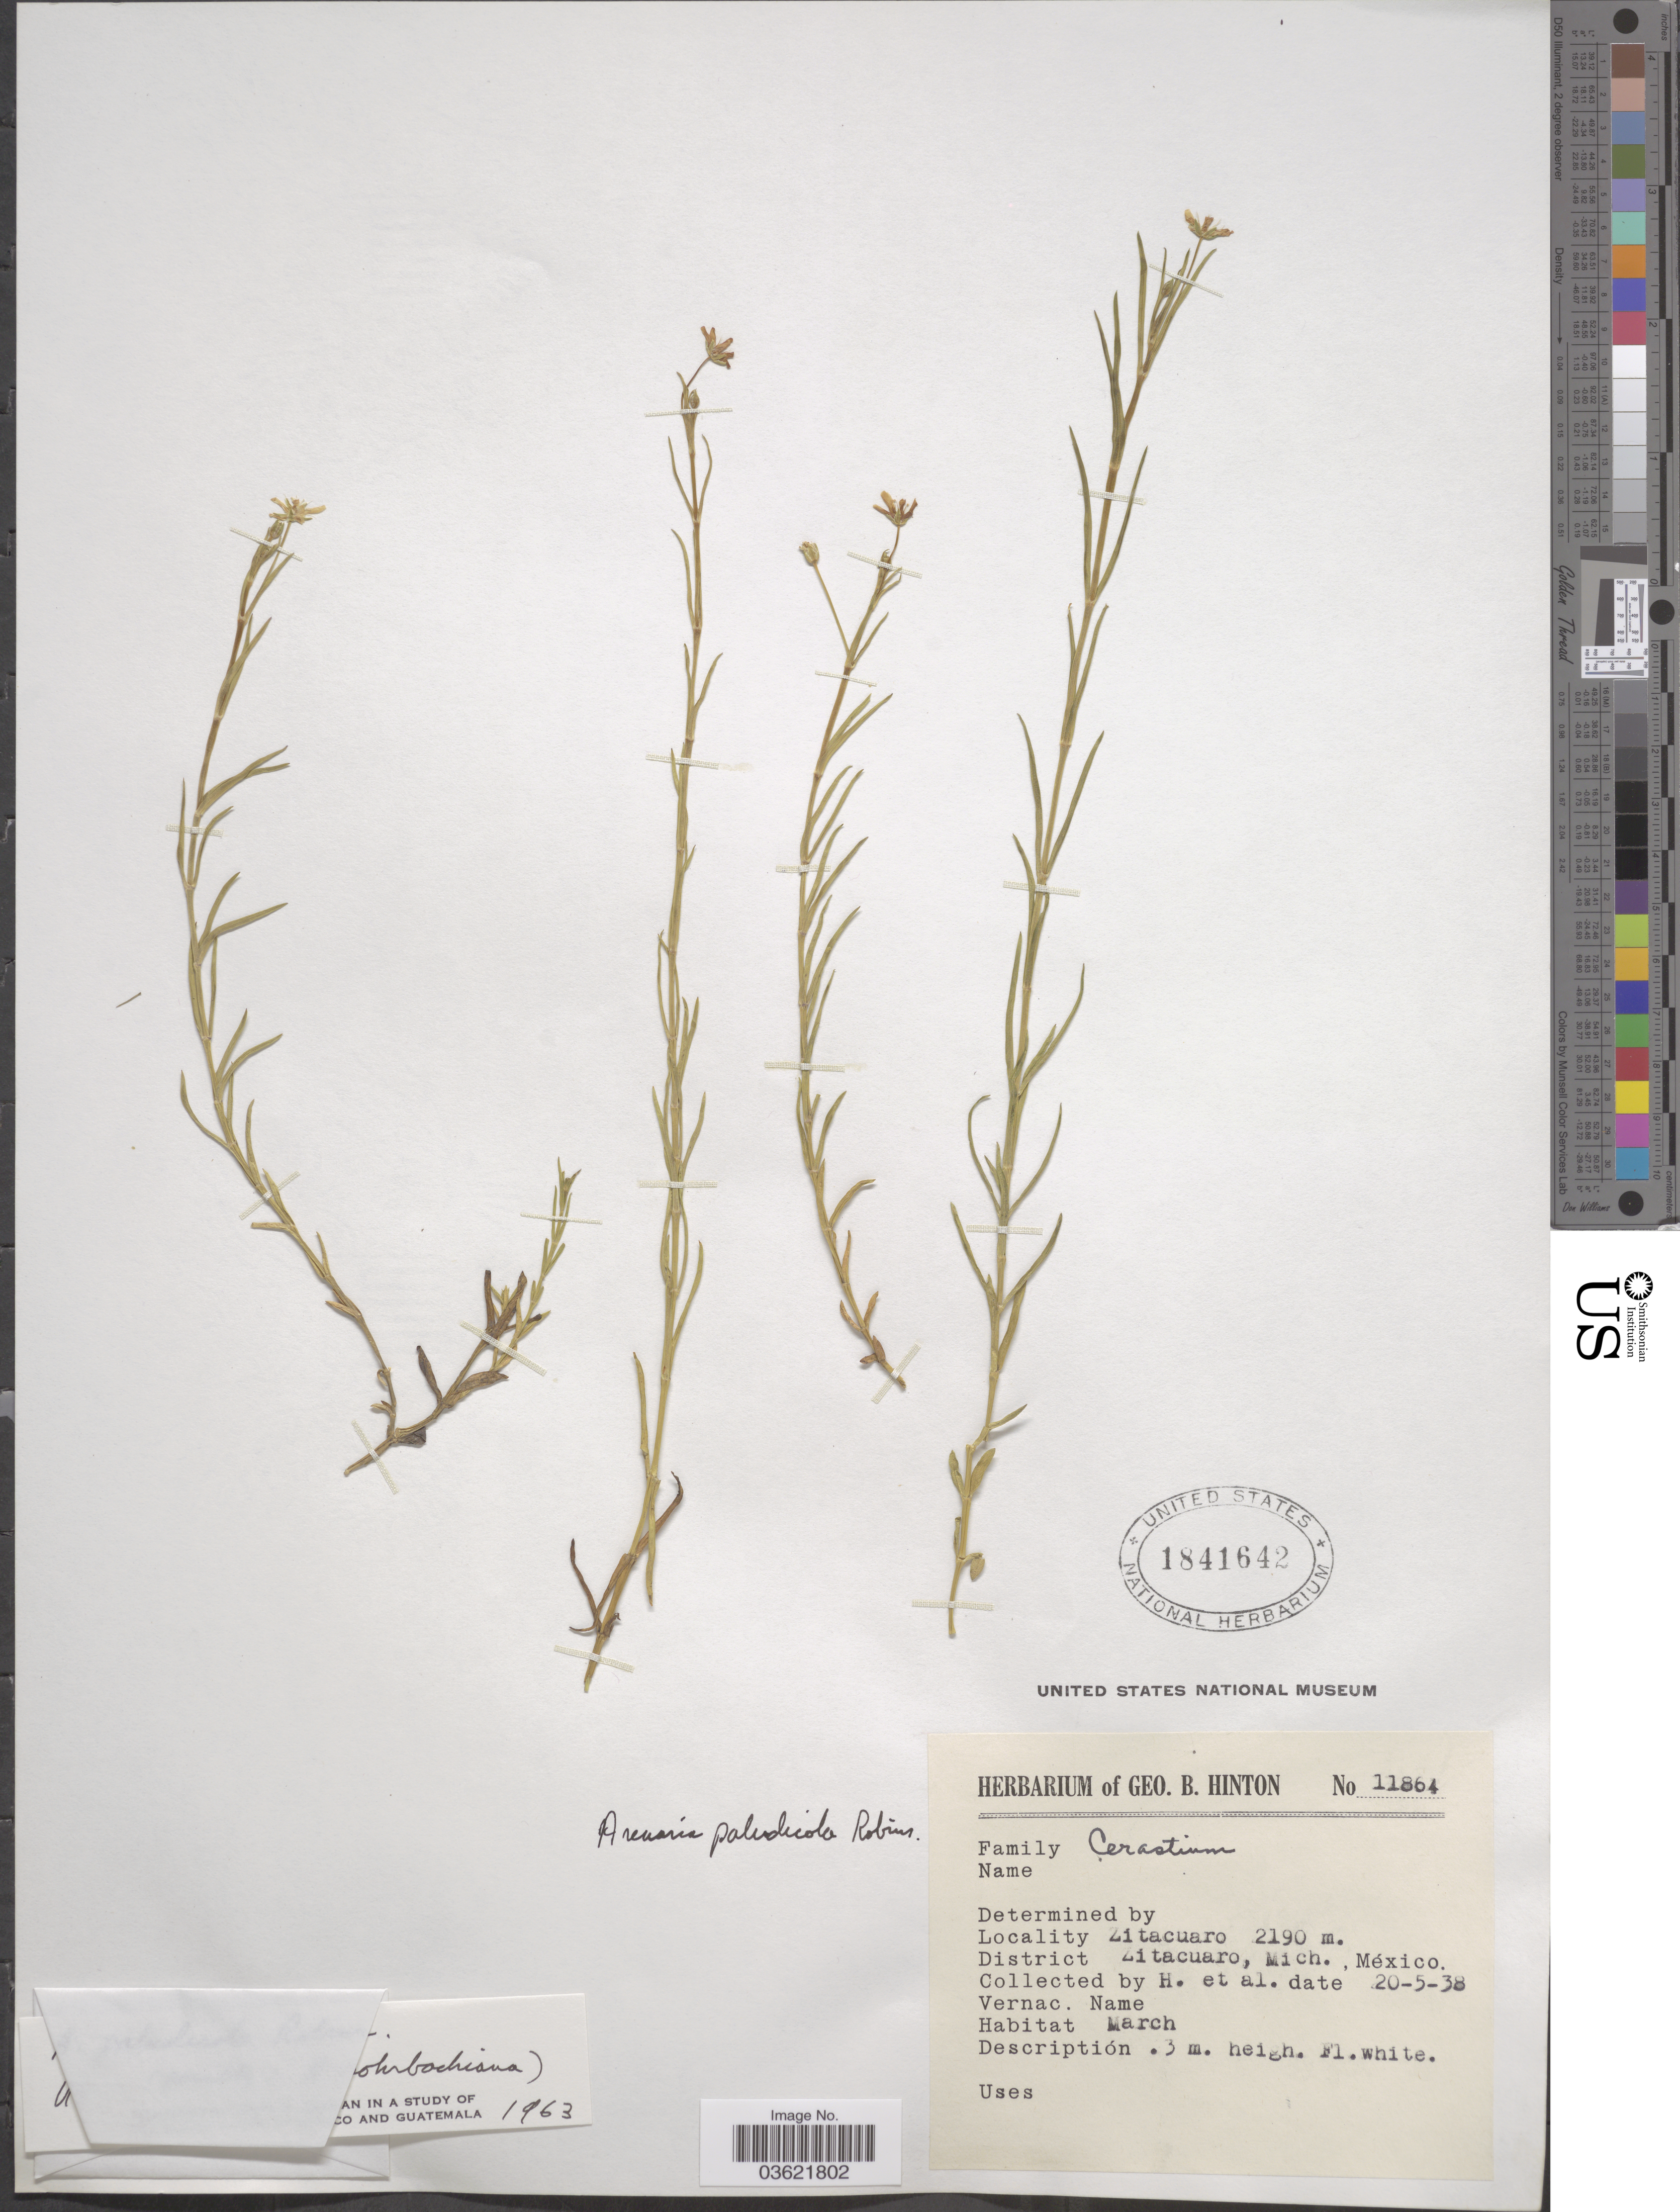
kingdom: Plantae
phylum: Tracheophyta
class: Magnoliopsida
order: Caryophyllales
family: Caryophyllaceae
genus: Arenaria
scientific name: Arenaria paludicola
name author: B.L. Rob.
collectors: G. B. Hinton & et al.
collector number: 11864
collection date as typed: Transcribed d/m/y: 20/5/38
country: Mexico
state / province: Michoacán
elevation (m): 2190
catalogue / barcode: US 1841642